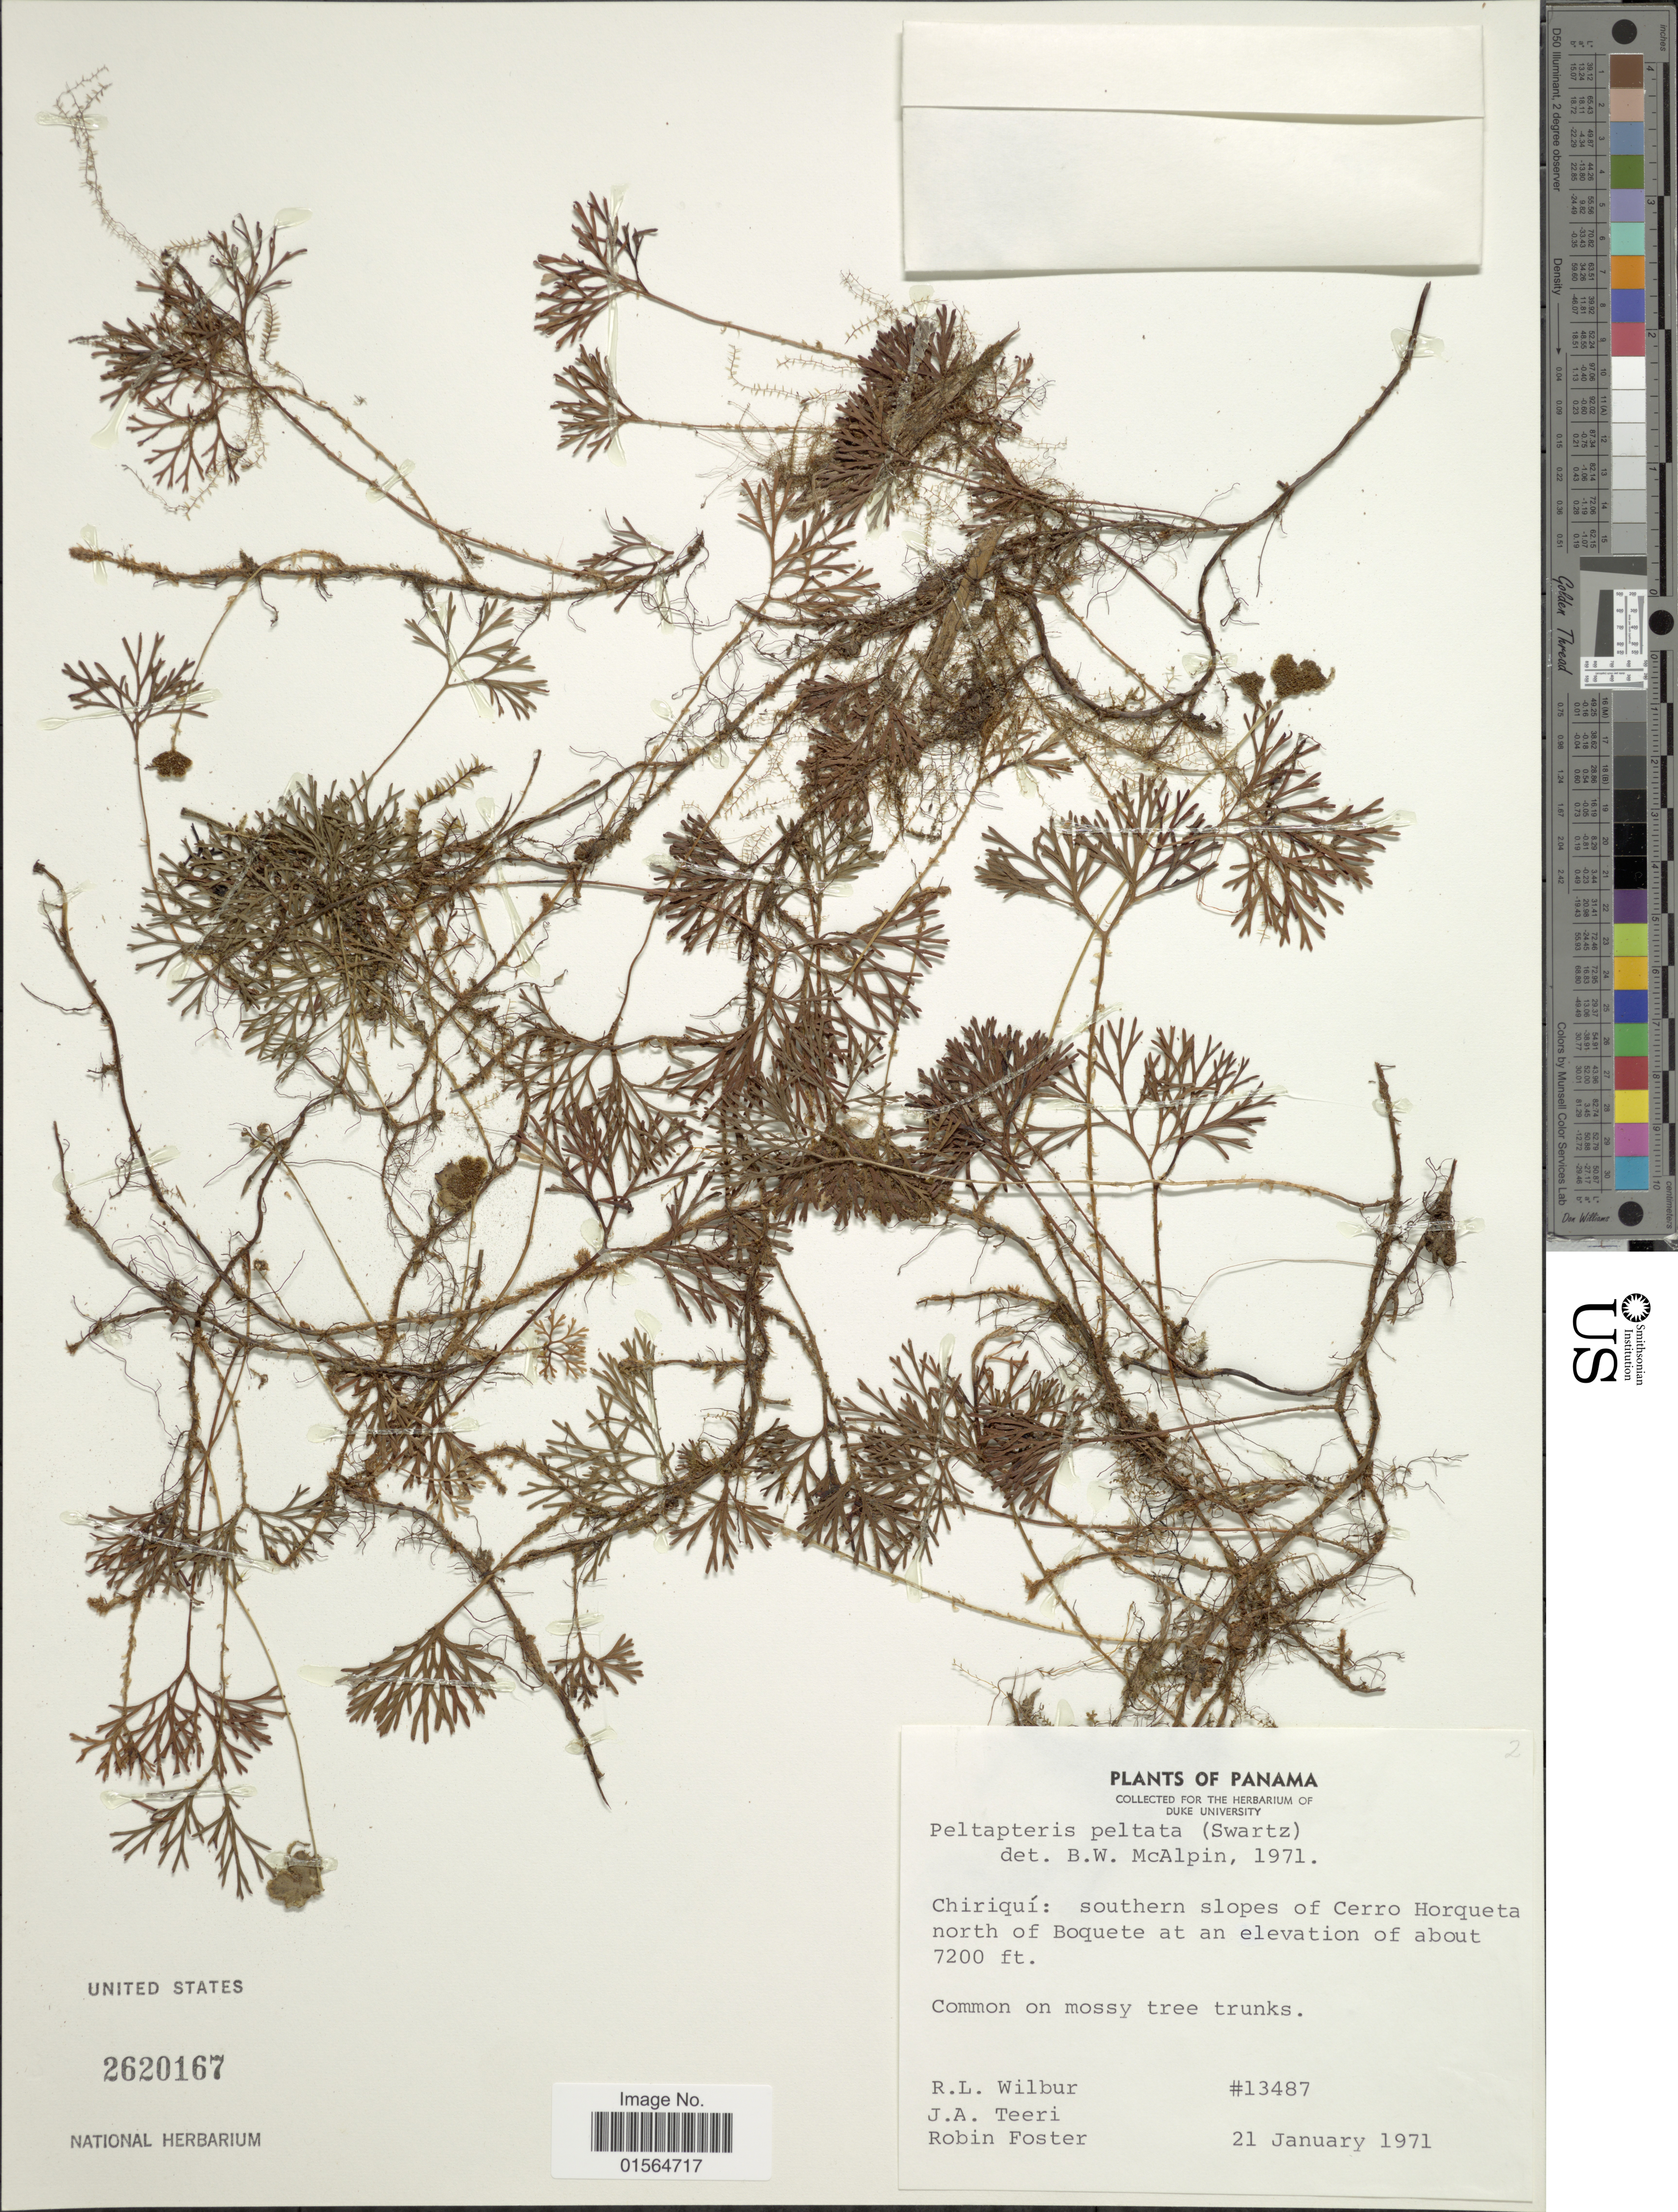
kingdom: Plantae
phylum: Tracheophyta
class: Polypodiopsida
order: Polypodiales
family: Dryopteridaceae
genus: Elaphoglossum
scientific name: Elaphoglossum peltatum f. peltatum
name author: (Sw.) Urb.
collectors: R. L. Wilbur, J. Teeri & R. B. Foster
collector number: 13487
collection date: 1971-01-21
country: Panama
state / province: Chiriqui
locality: Southern slopes of Cerro Horqueta north of Boquete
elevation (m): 2195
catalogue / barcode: US 2620167